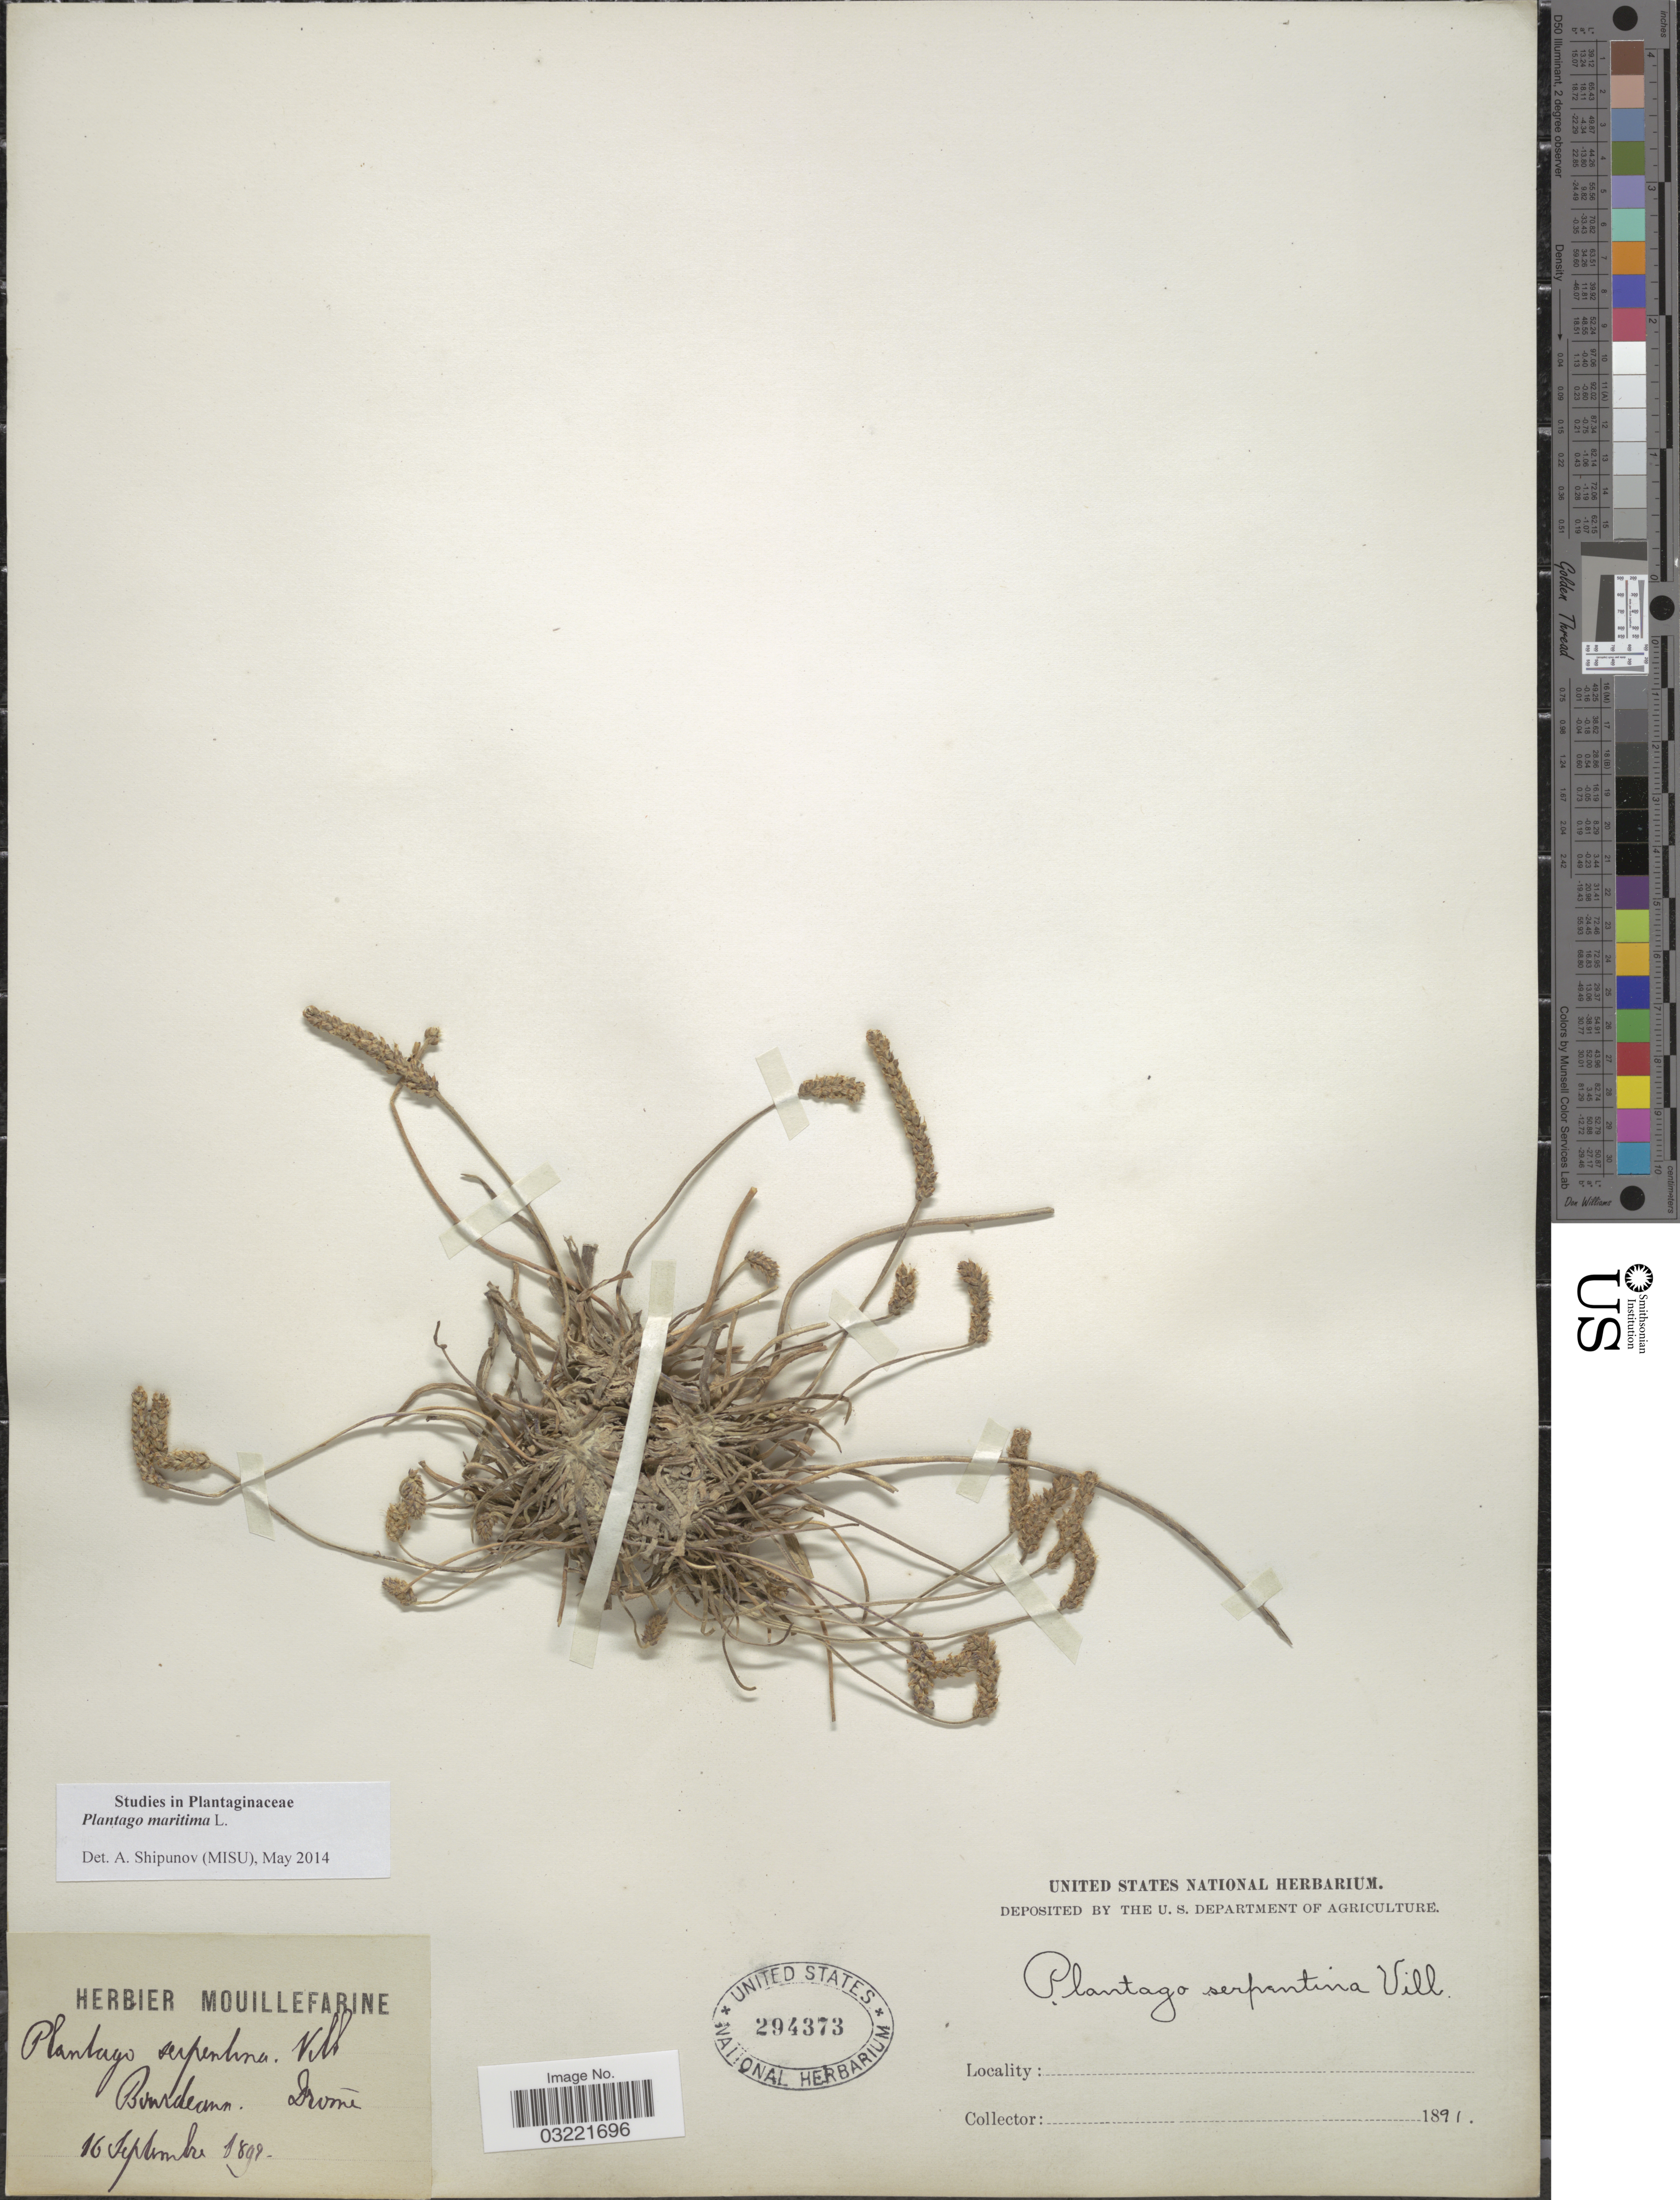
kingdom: Plantae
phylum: Tracheophyta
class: Magnoliopsida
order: Lamiales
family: Plantaginaceae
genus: Plantago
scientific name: Plantago maritima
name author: L.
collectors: ex herb. Mouillefarine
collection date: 1891-09-16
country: France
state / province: Auvergne-Rhône-Alpes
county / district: Drôme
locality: Bourdeann. Drome.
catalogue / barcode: US 294373